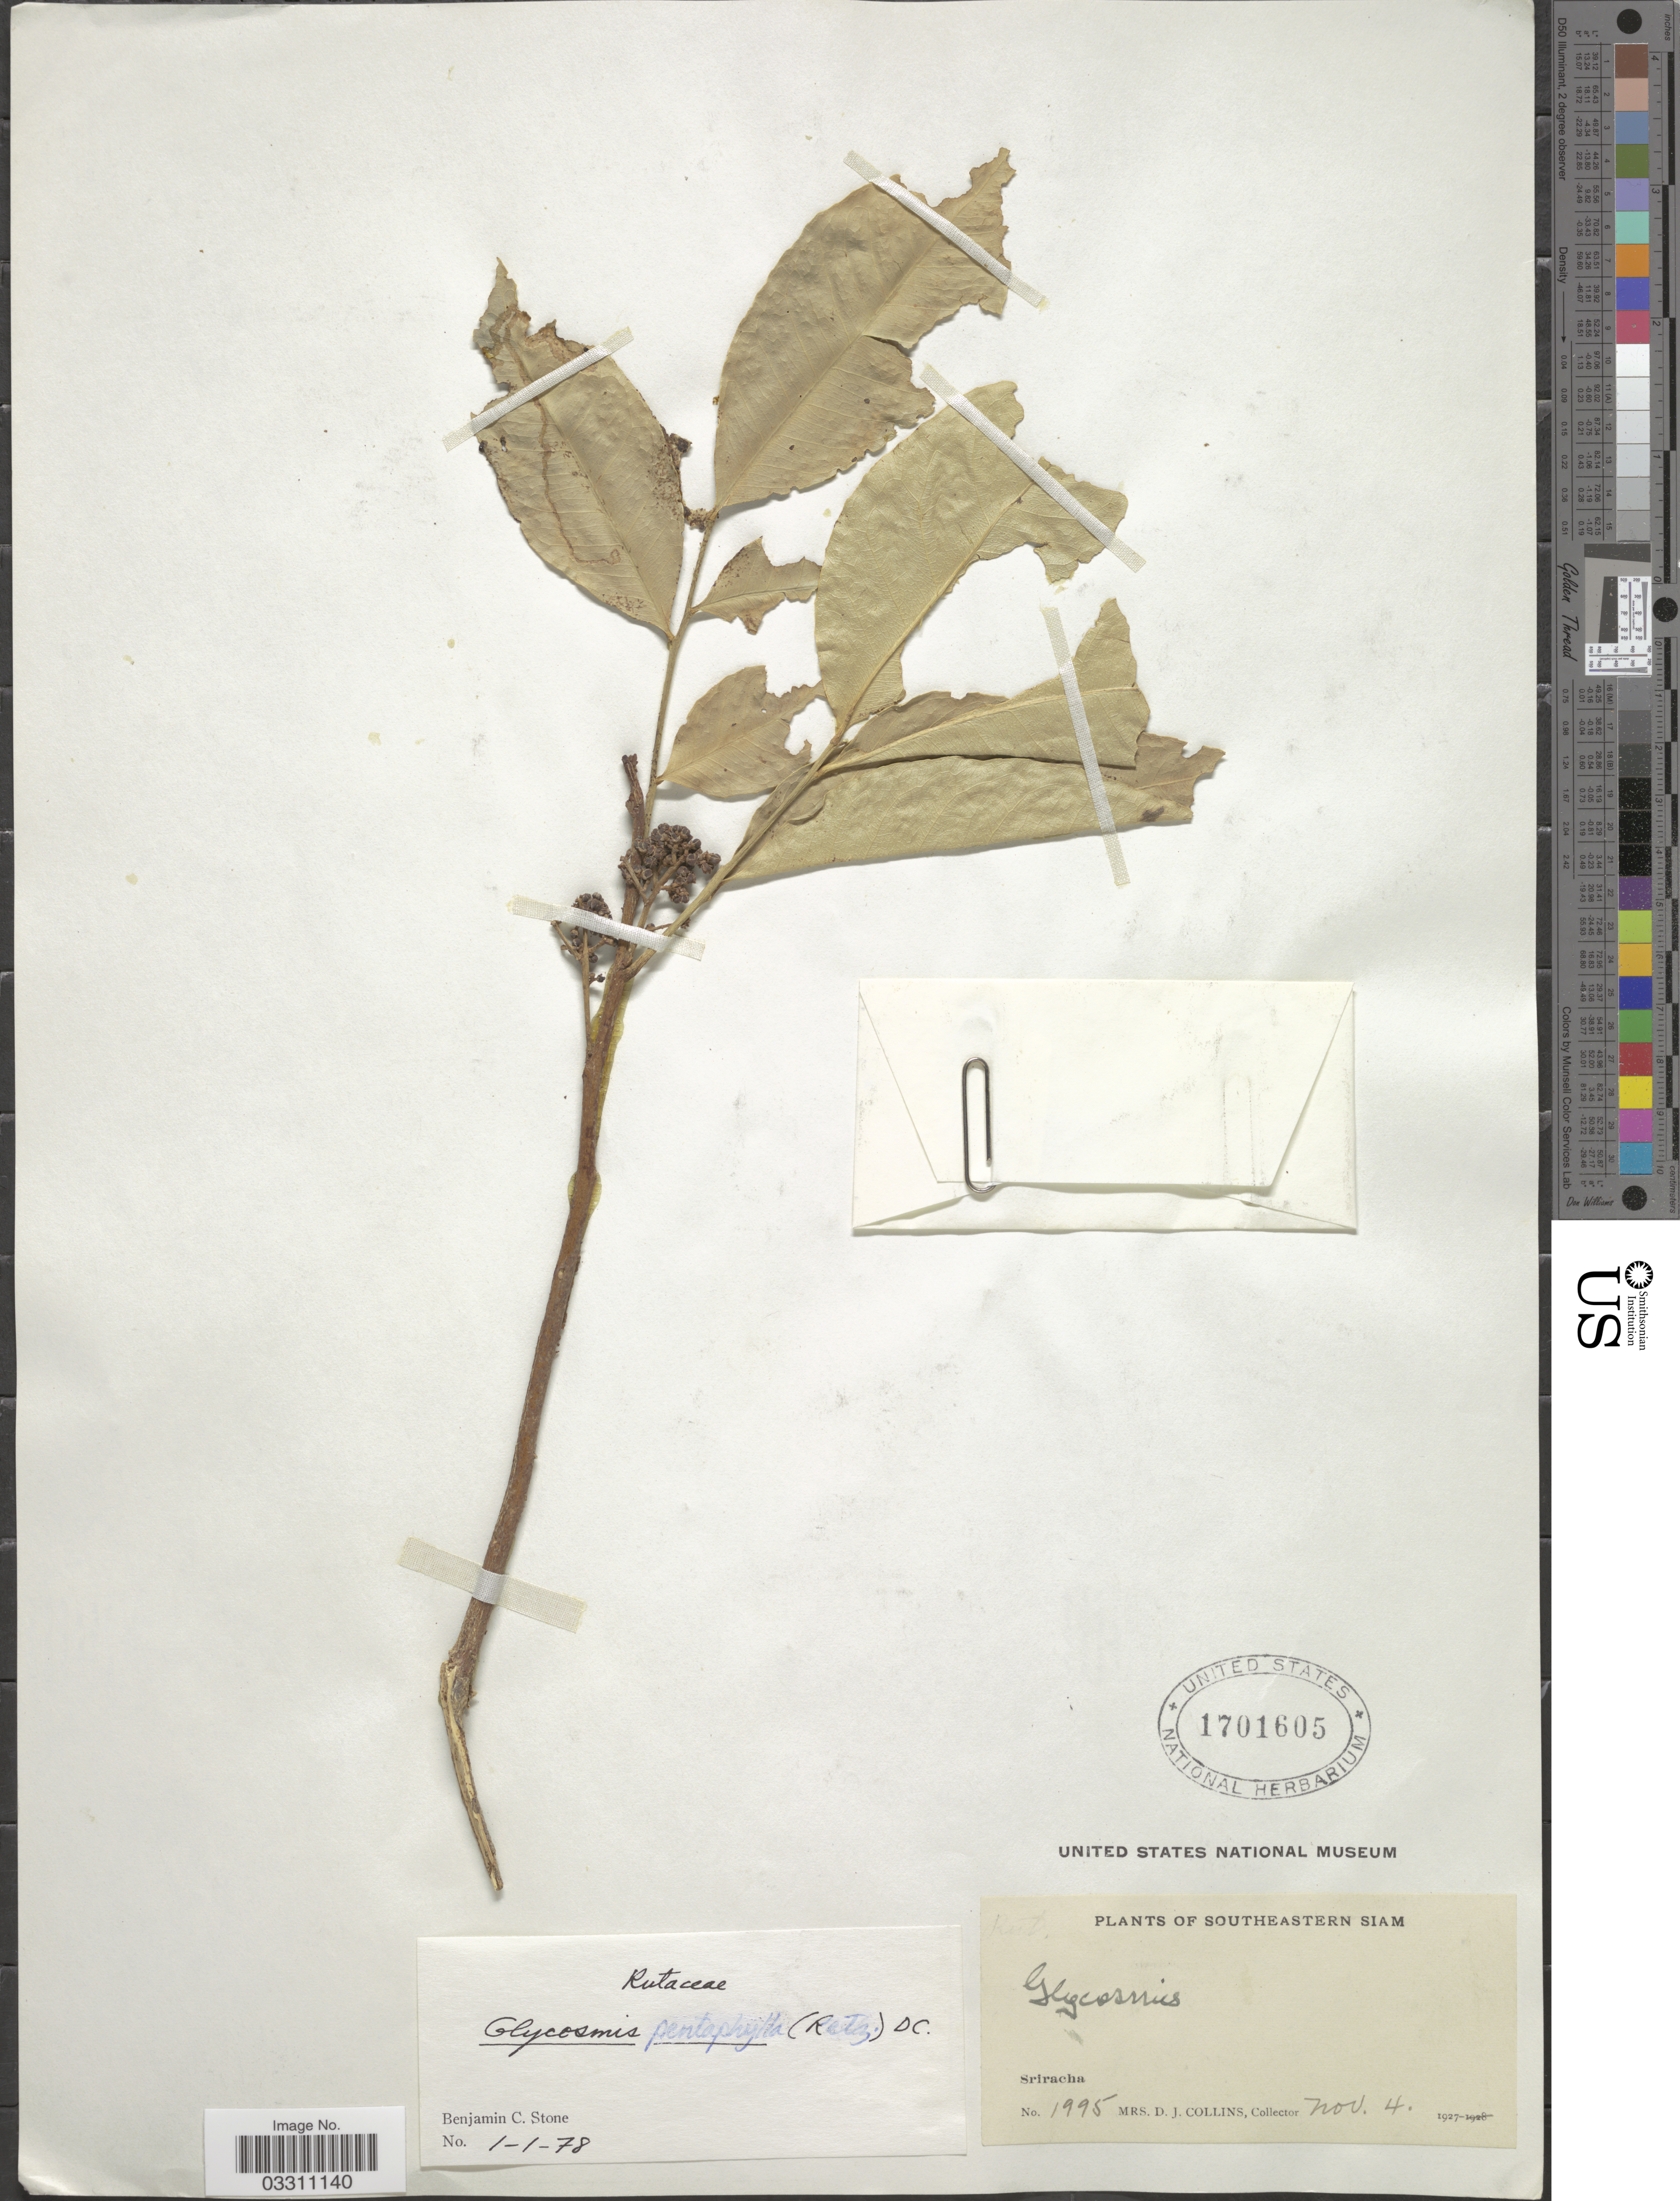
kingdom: Plantae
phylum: Tracheophyta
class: Magnoliopsida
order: Sapindales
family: Rutaceae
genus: Glycosmis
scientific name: Glycosmis pentaphylla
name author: (Retz.) DC.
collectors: Mrs. D. J. Collins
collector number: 1995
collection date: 1927-11-04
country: Thailand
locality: Southeastern Siam, Sriracha.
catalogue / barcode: US 1701605